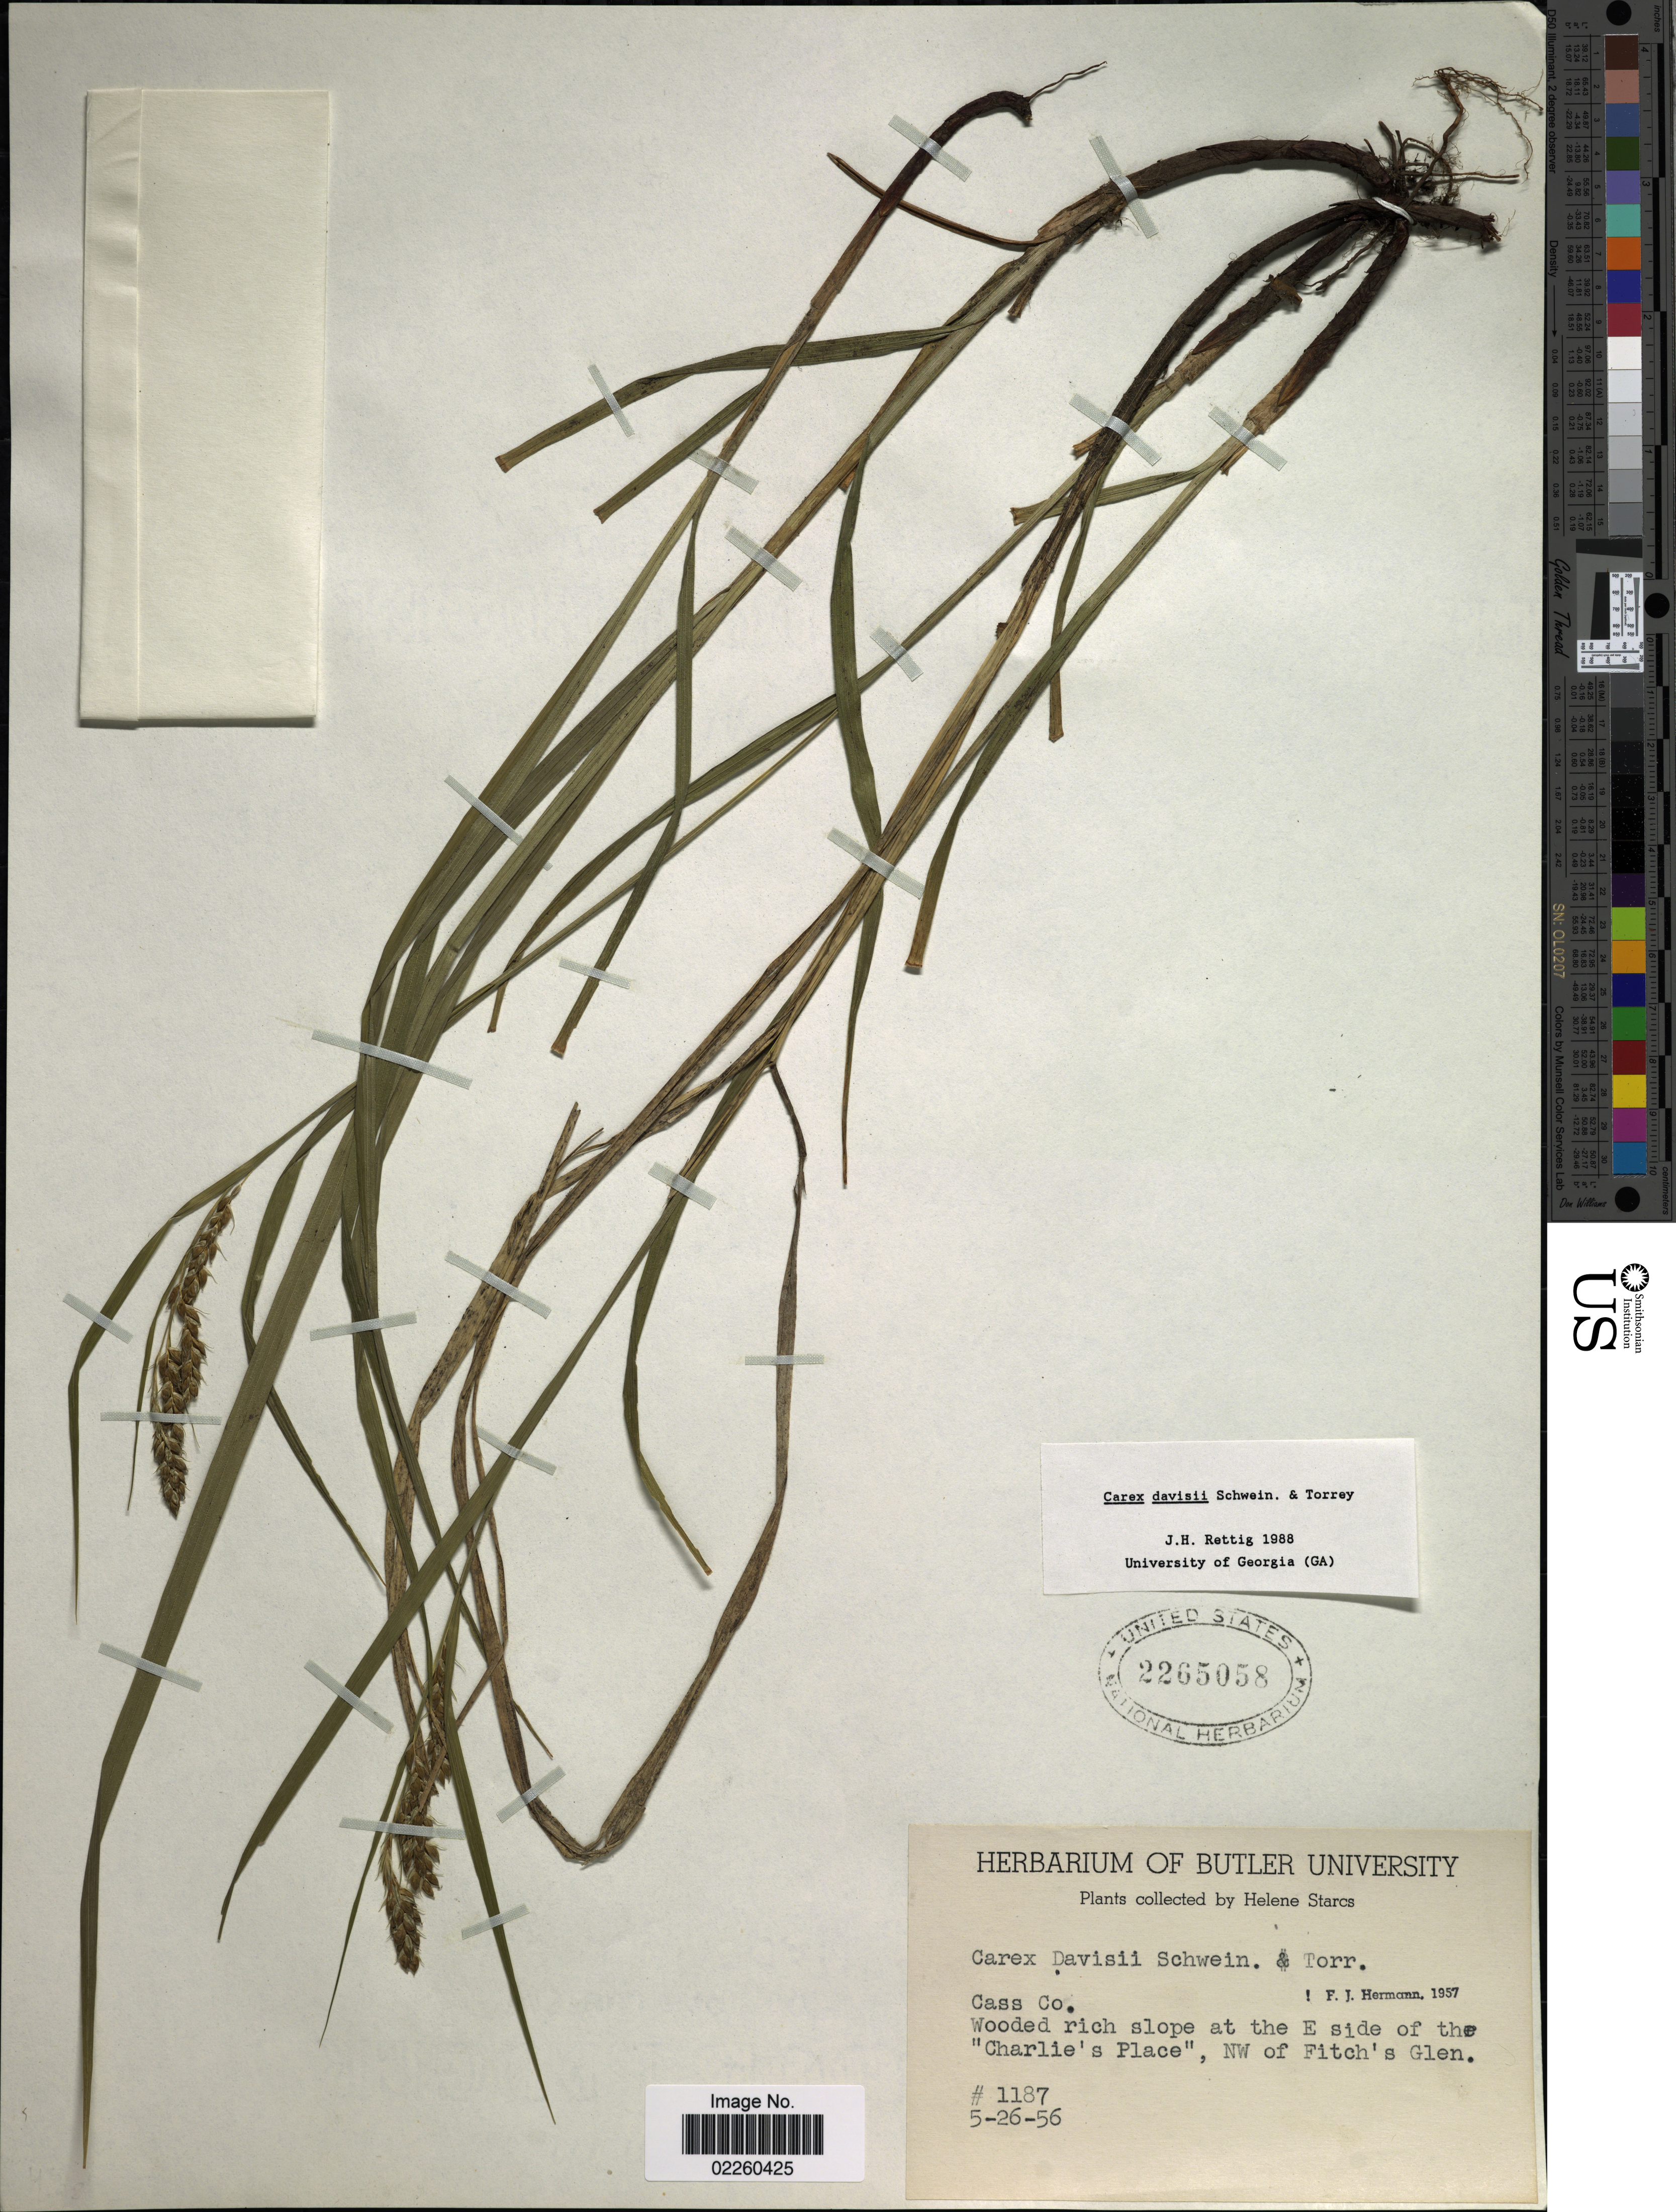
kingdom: Plantae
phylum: Tracheophyta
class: Liliopsida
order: Poales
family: Cyperaceae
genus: Carex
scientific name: Carex davisii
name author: Schwein. & Torr.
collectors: H. Starcs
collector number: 1187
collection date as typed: Transcribed d/m/y: 26/5/56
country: United States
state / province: Indiana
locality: Cass Co., Wooded rich slope at the E side of the "Charlie's Place" , NW of Fitch's Glen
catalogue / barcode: US 2265058